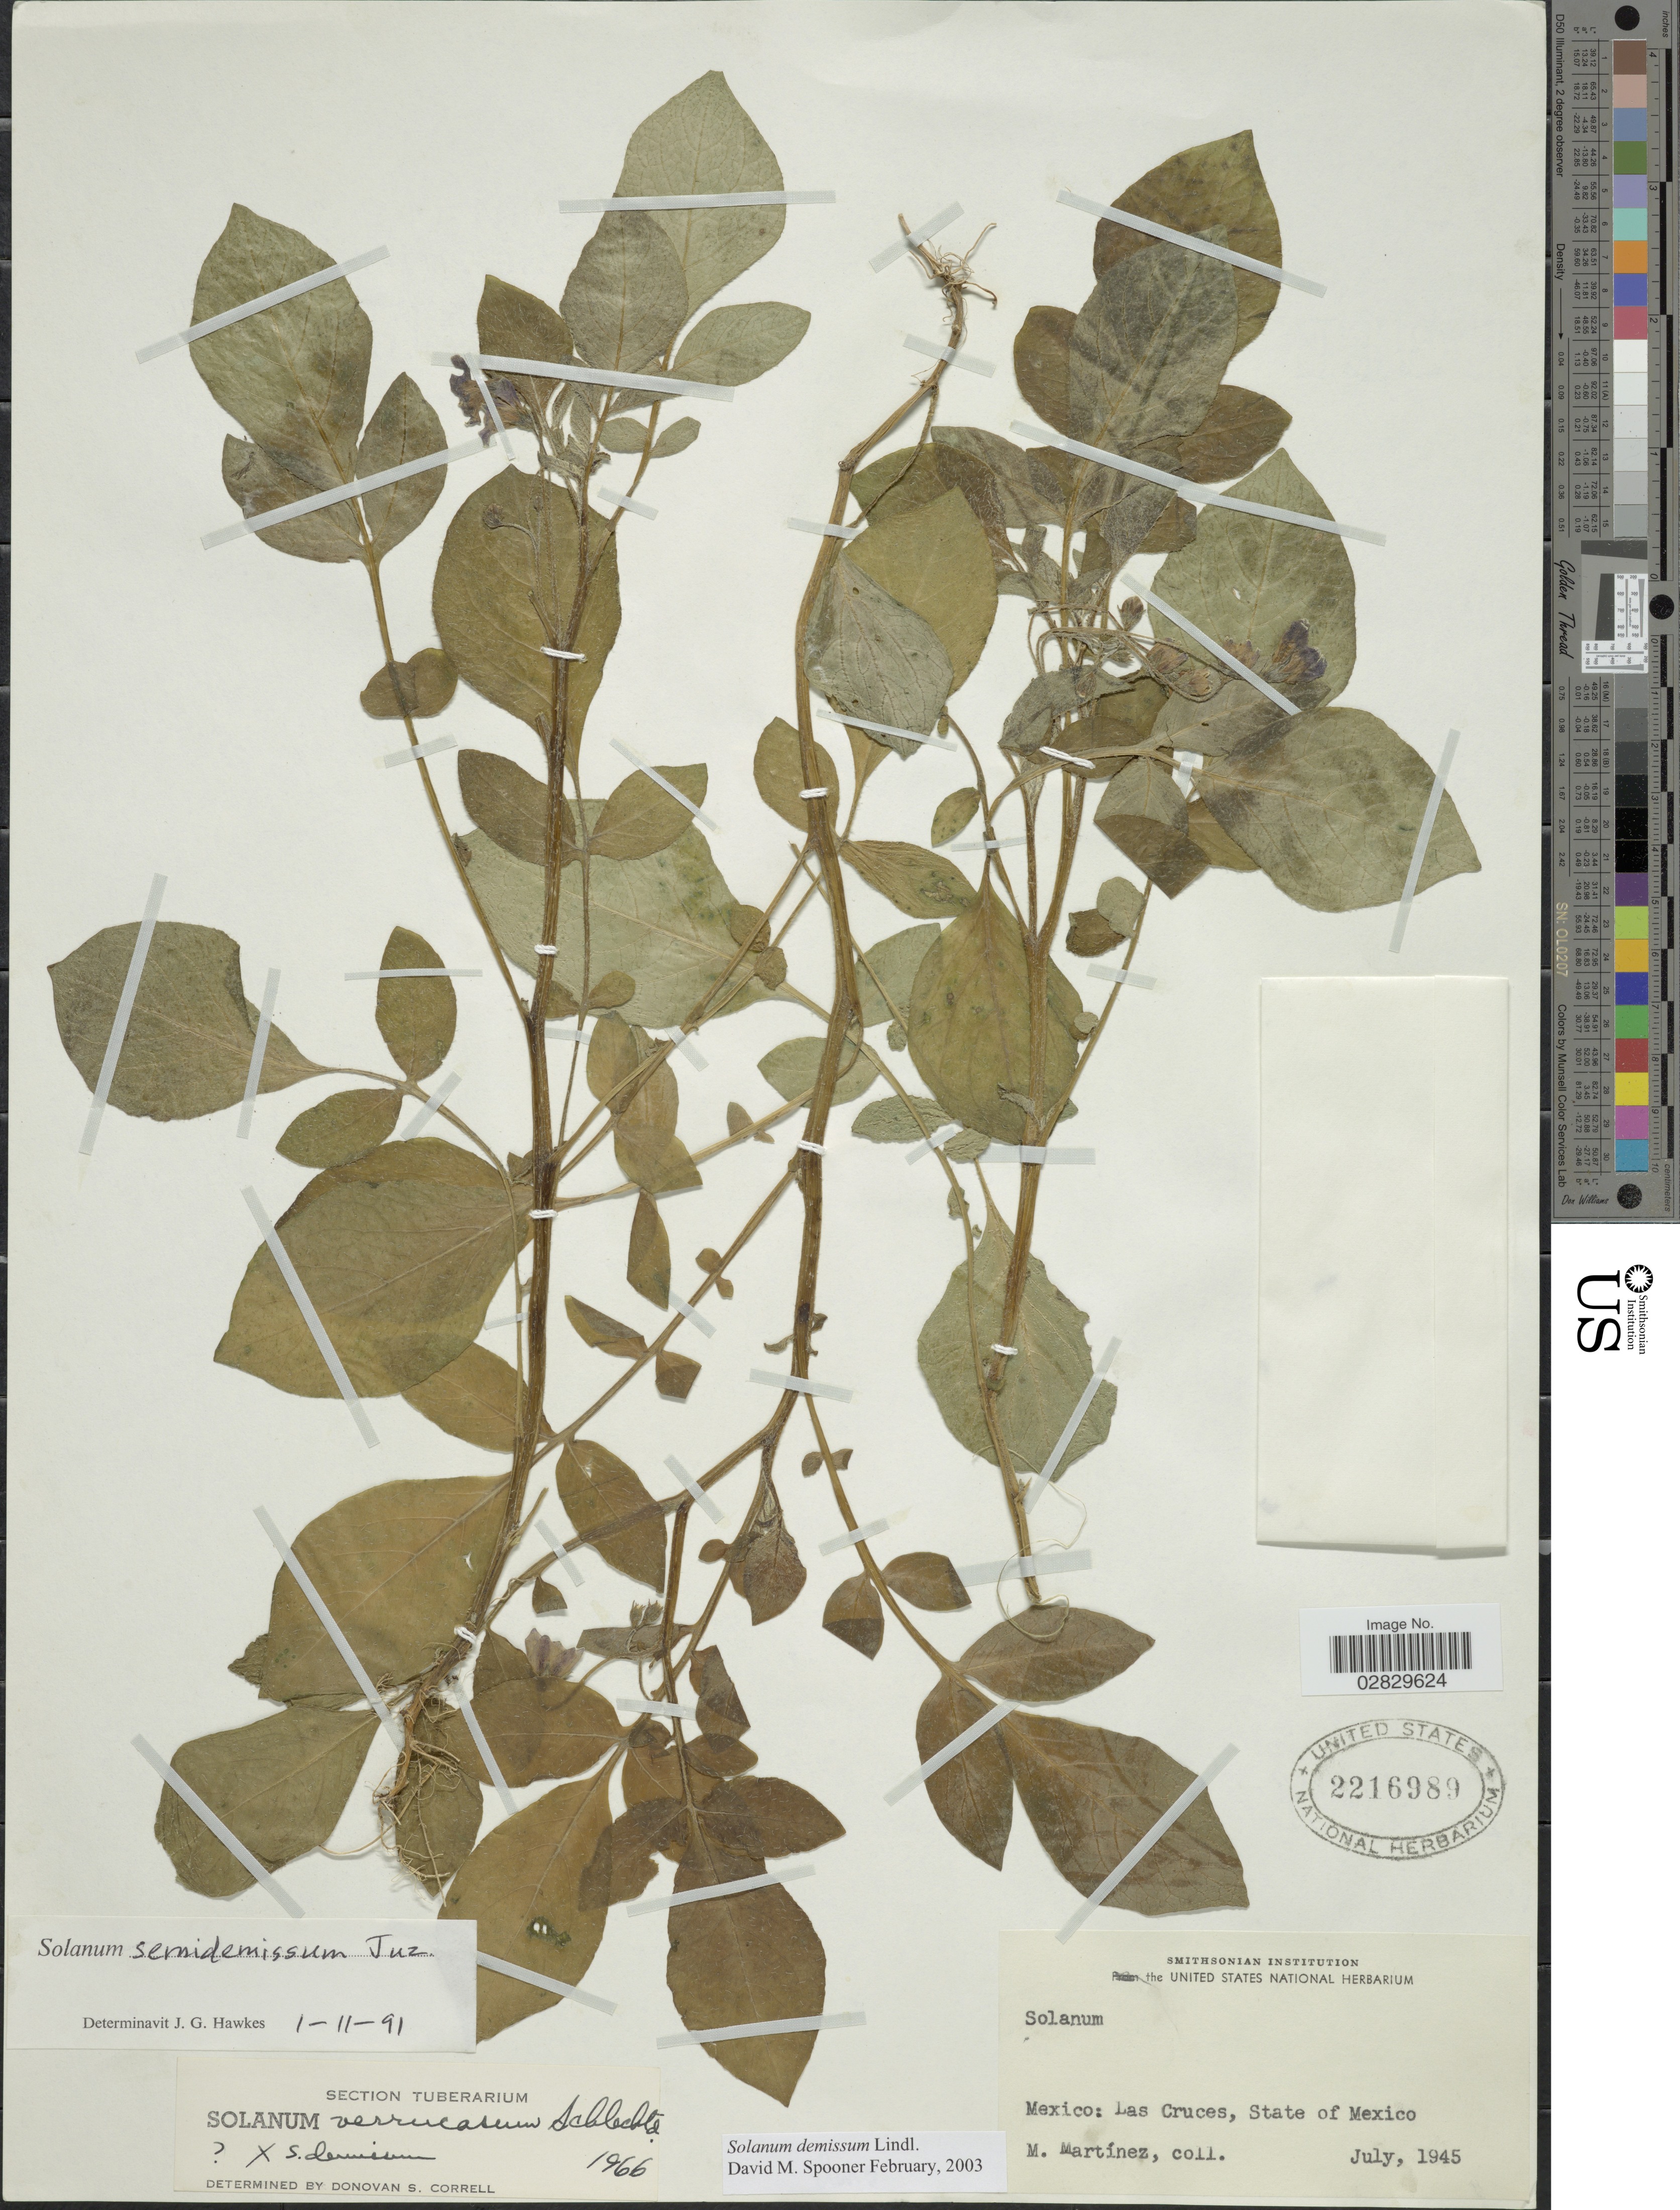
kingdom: Plantae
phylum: Tracheophyta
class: Magnoliopsida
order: Solanales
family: Solanaceae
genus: Solanum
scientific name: Solanum demissum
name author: Lindl.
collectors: M. Martinez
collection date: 1945-07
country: Mexico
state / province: México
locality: Las Cruces.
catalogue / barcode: US 2216989